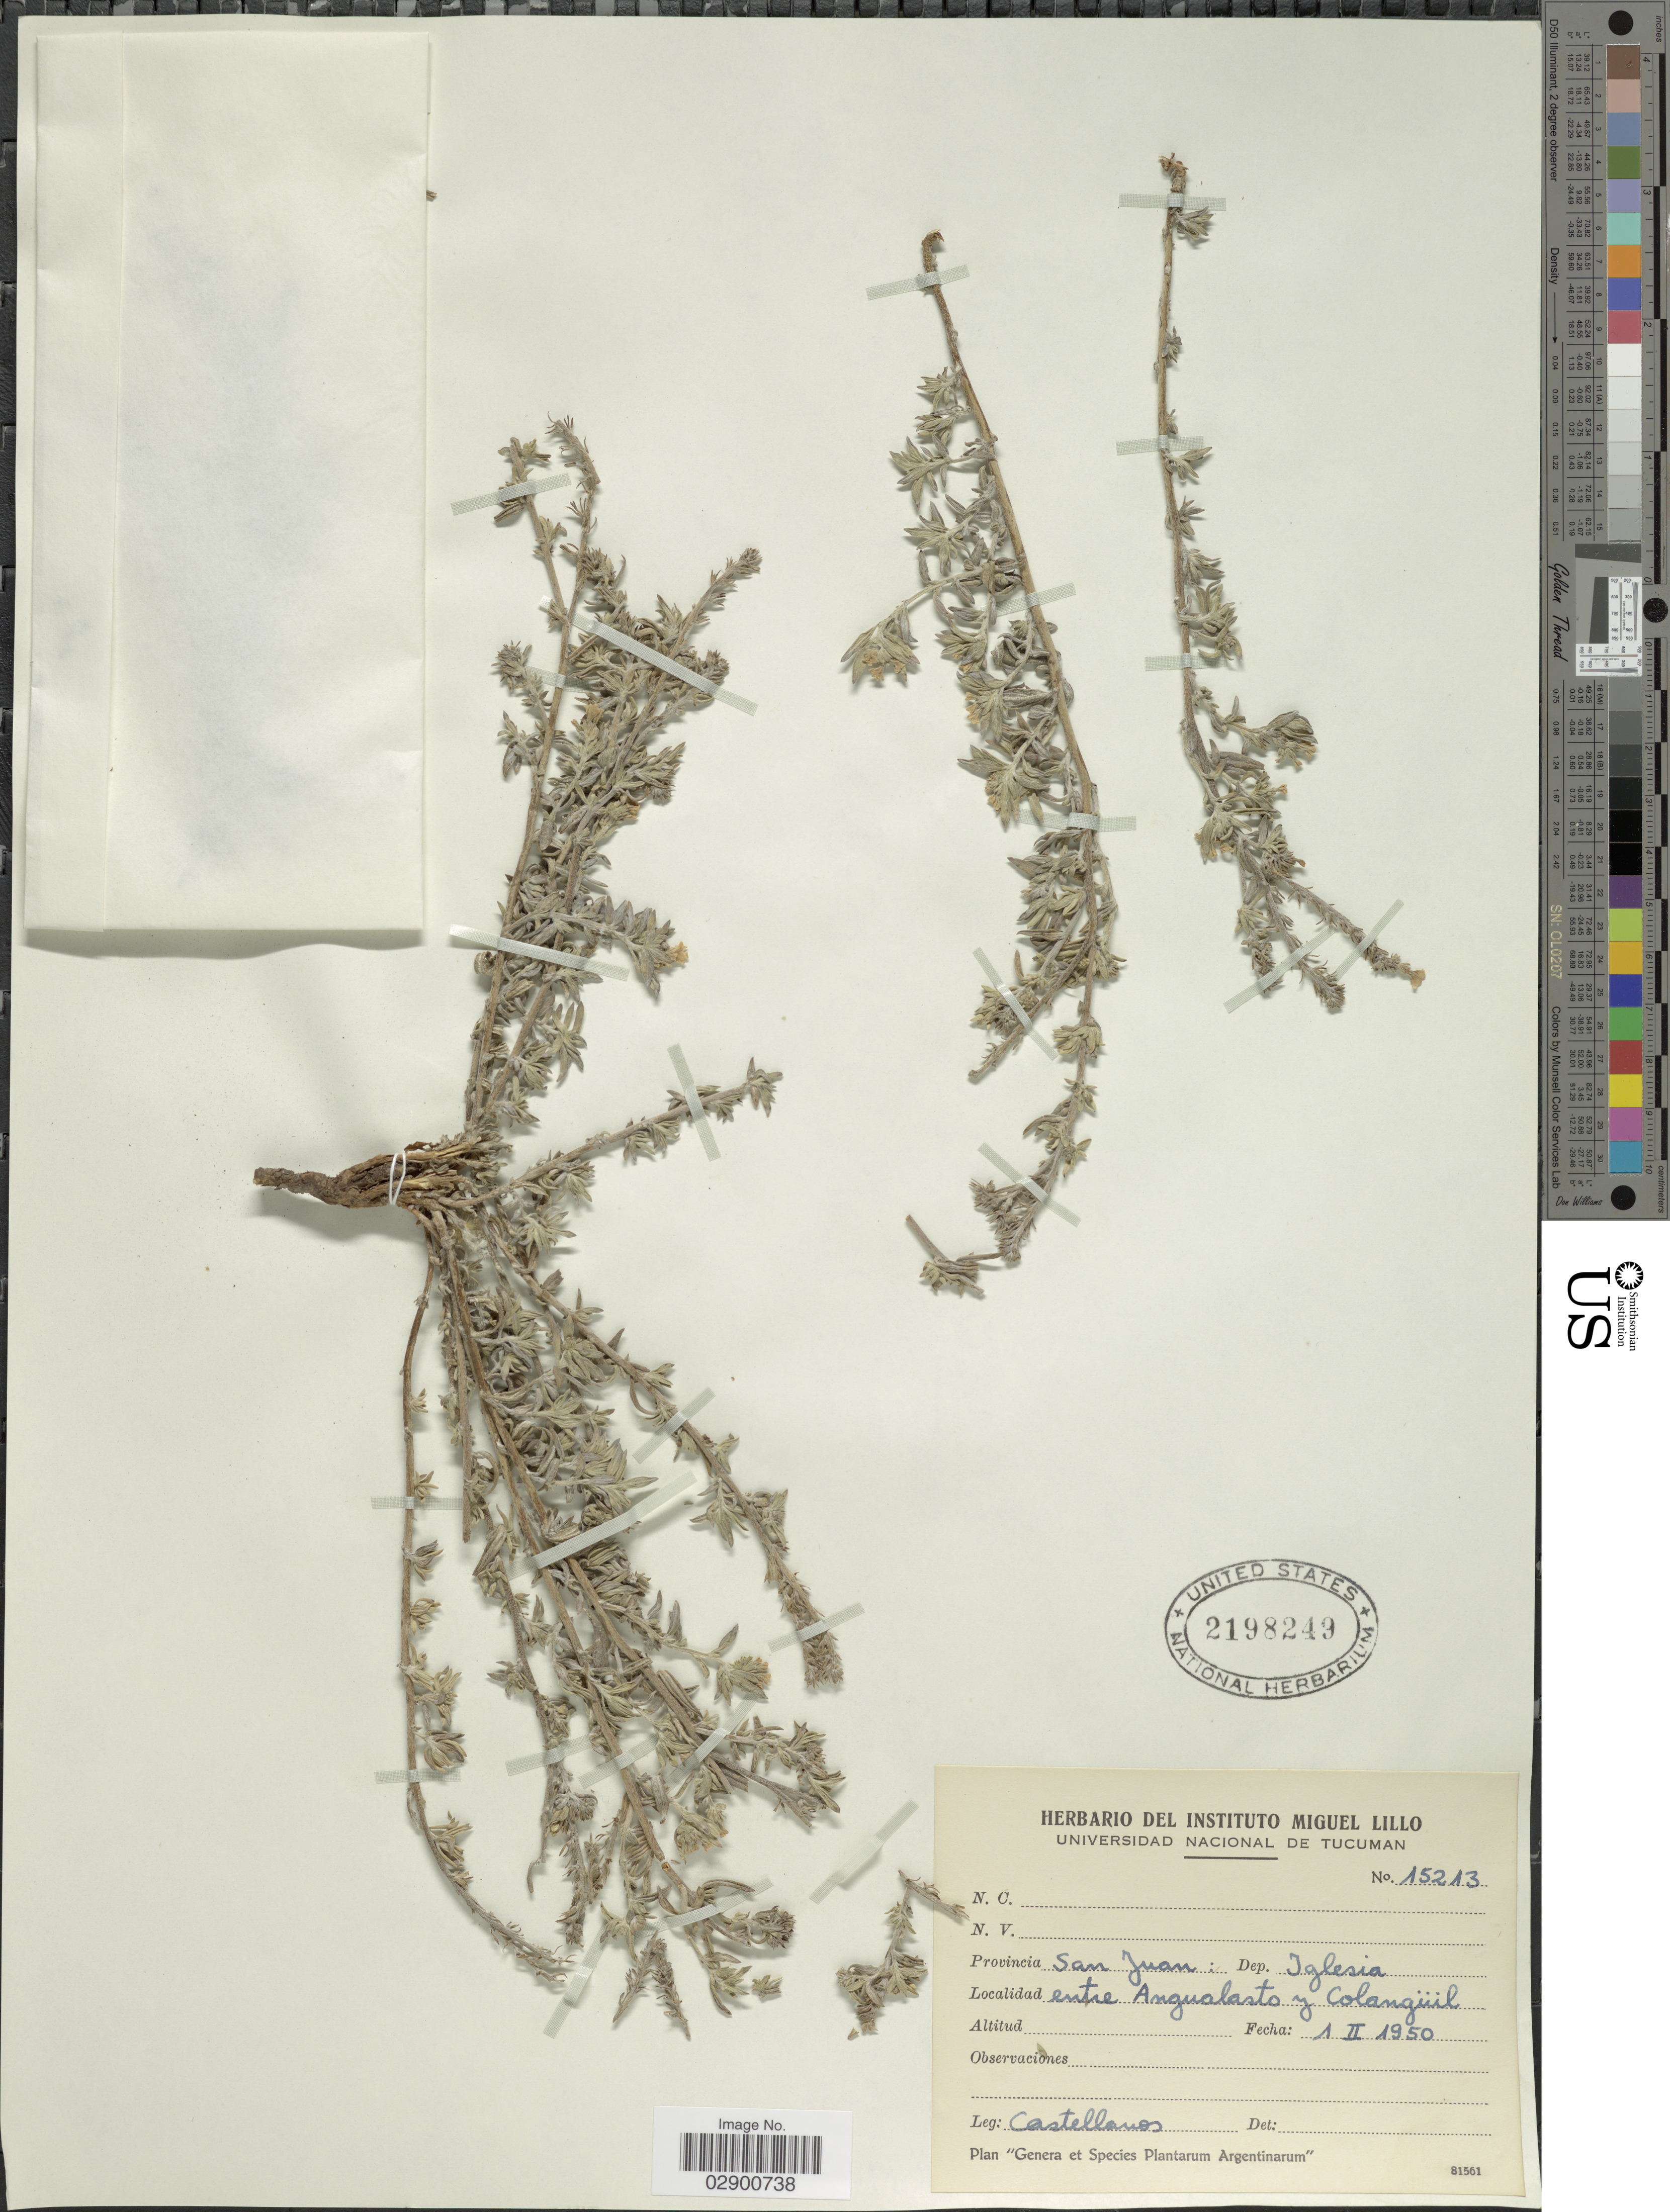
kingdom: Plantae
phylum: Tracheophyta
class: Magnoliopsida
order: Boraginales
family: Heliotropiaceae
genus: Heliotropium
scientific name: Heliotropium sp.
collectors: -- Castellanos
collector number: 15213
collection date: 1950-02-01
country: Argentina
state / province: San Juan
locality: Provincia San Juan. Dep. Iglesia. Entre Angualasto y Colangüil.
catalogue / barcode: US 2198249